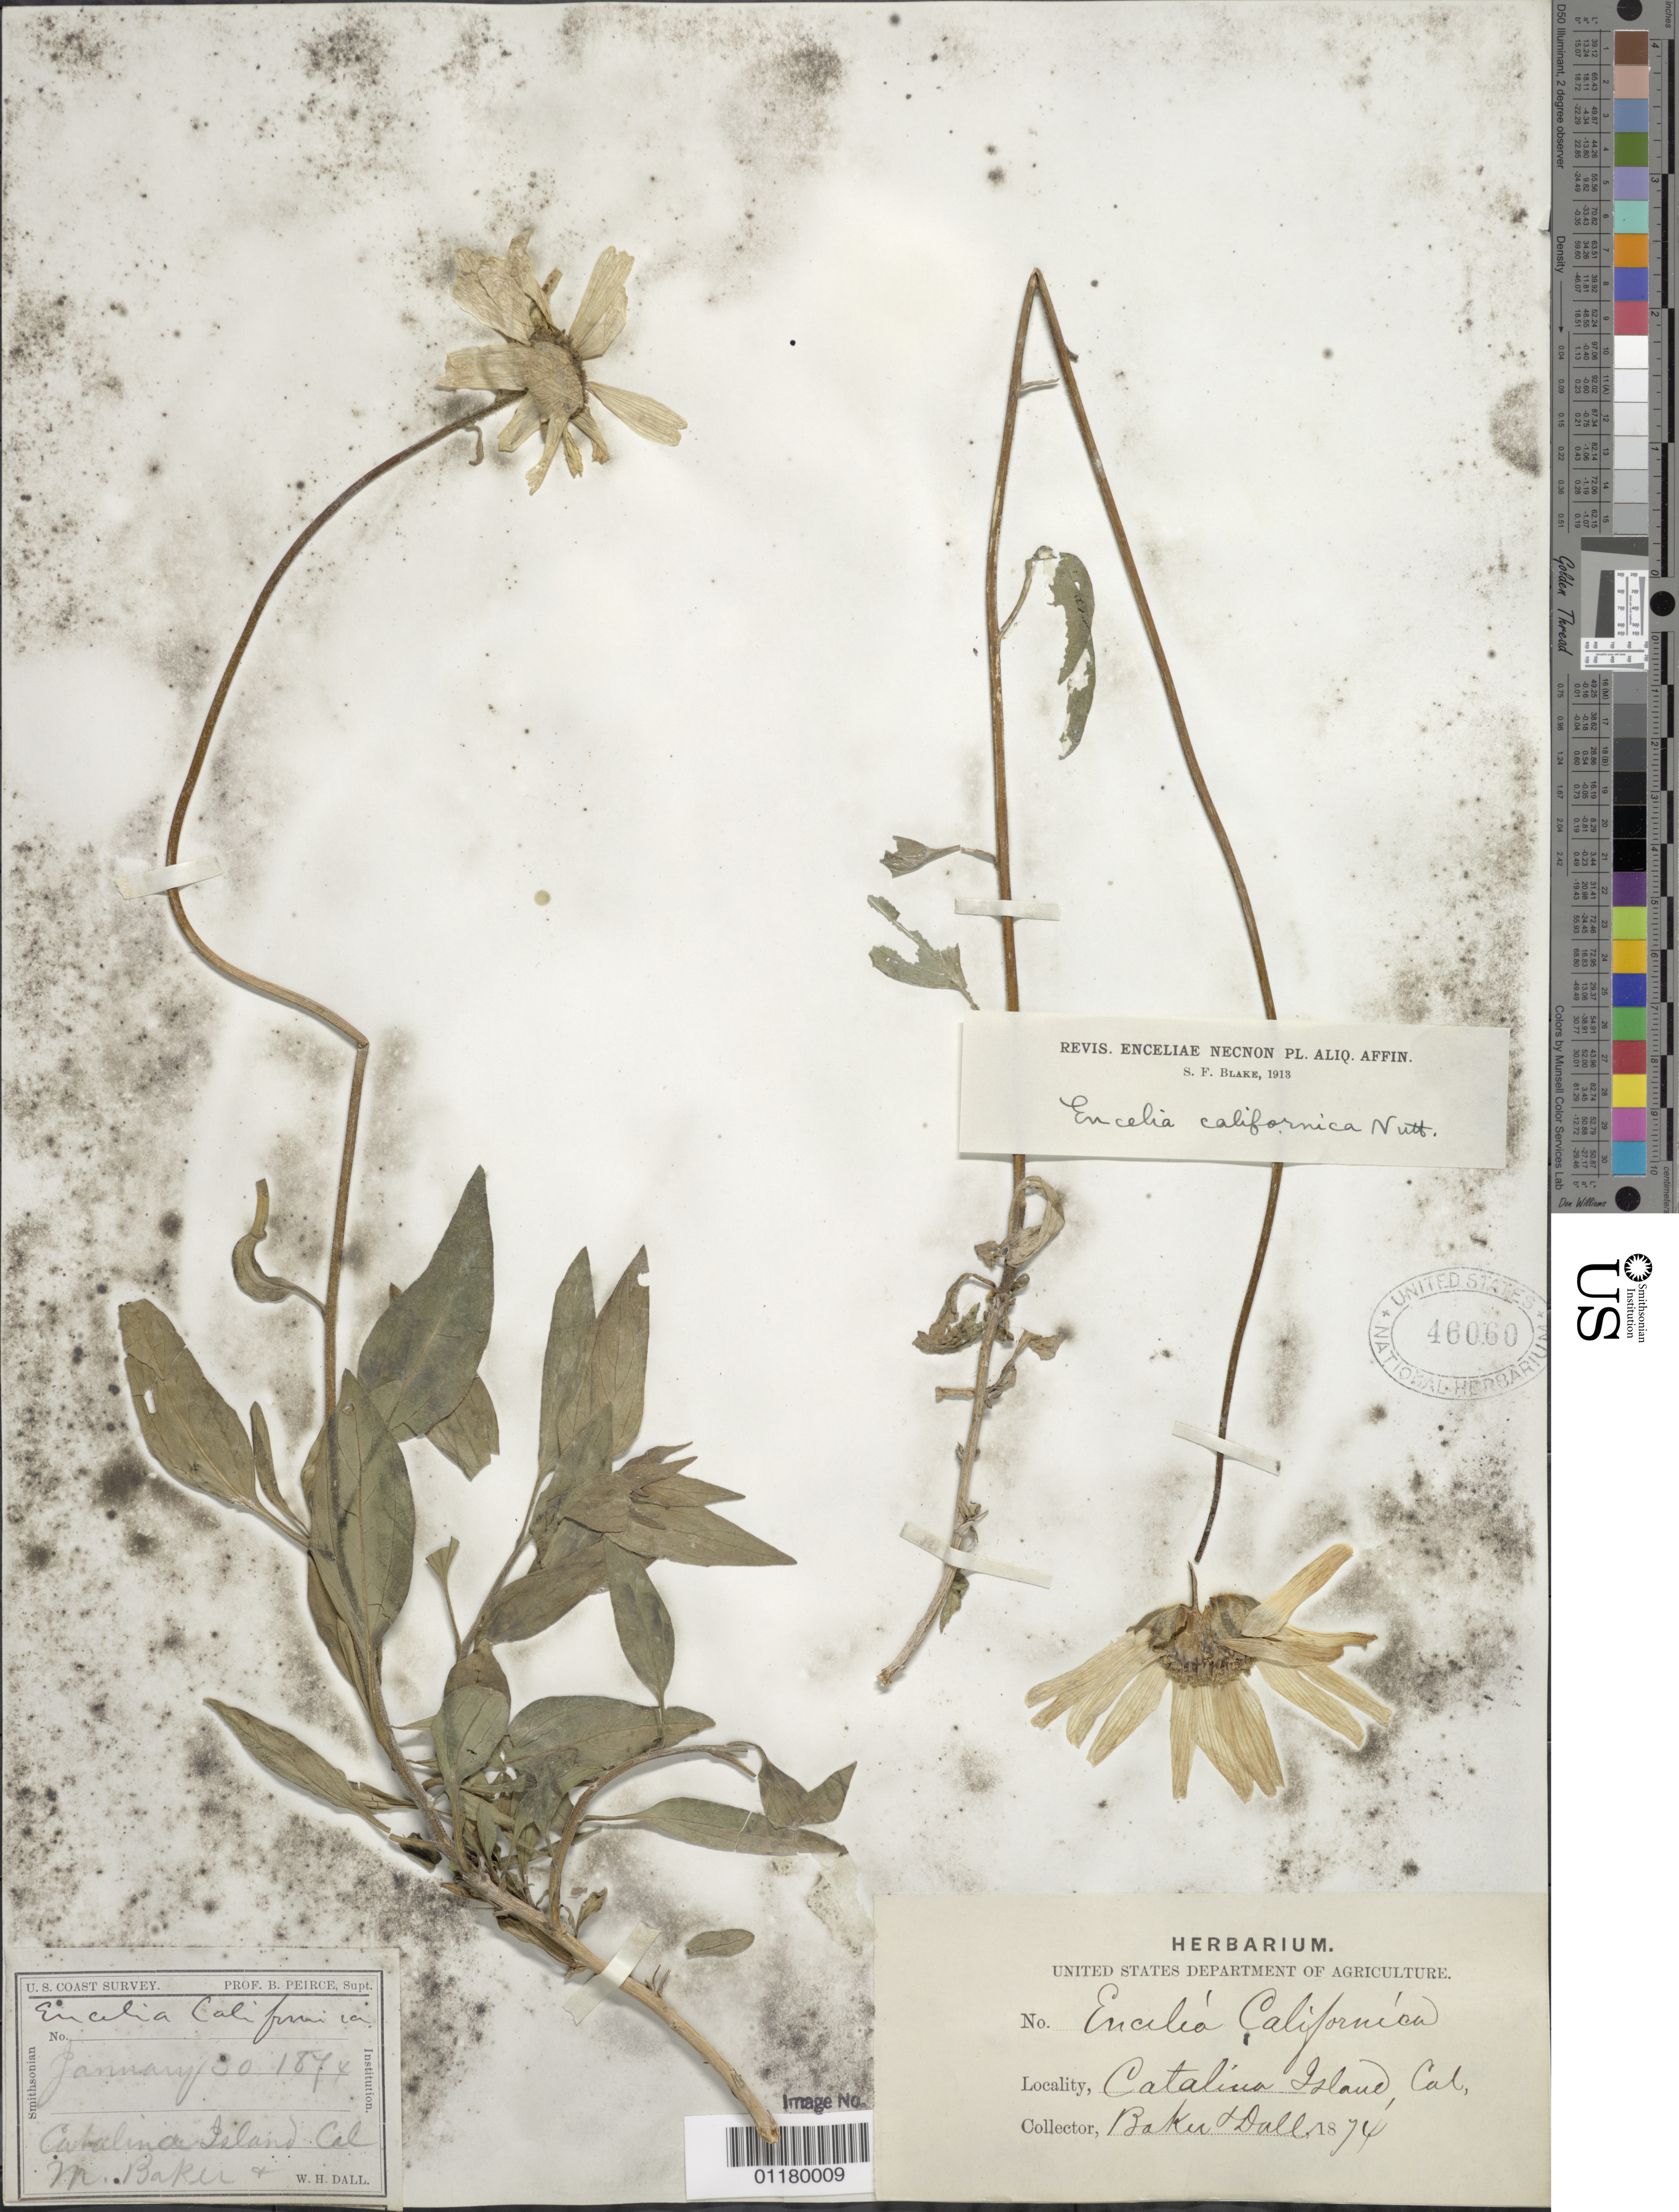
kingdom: Plantae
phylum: Tracheophyta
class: Magnoliopsida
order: Asterales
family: Asteraceae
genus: Encelia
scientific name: Encelia californica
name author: Nutt.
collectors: -- Baker & W. Dall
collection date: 1874-01-30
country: United States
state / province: California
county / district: Los Angeles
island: Catalina Island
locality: Catalina Island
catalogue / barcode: US 46060